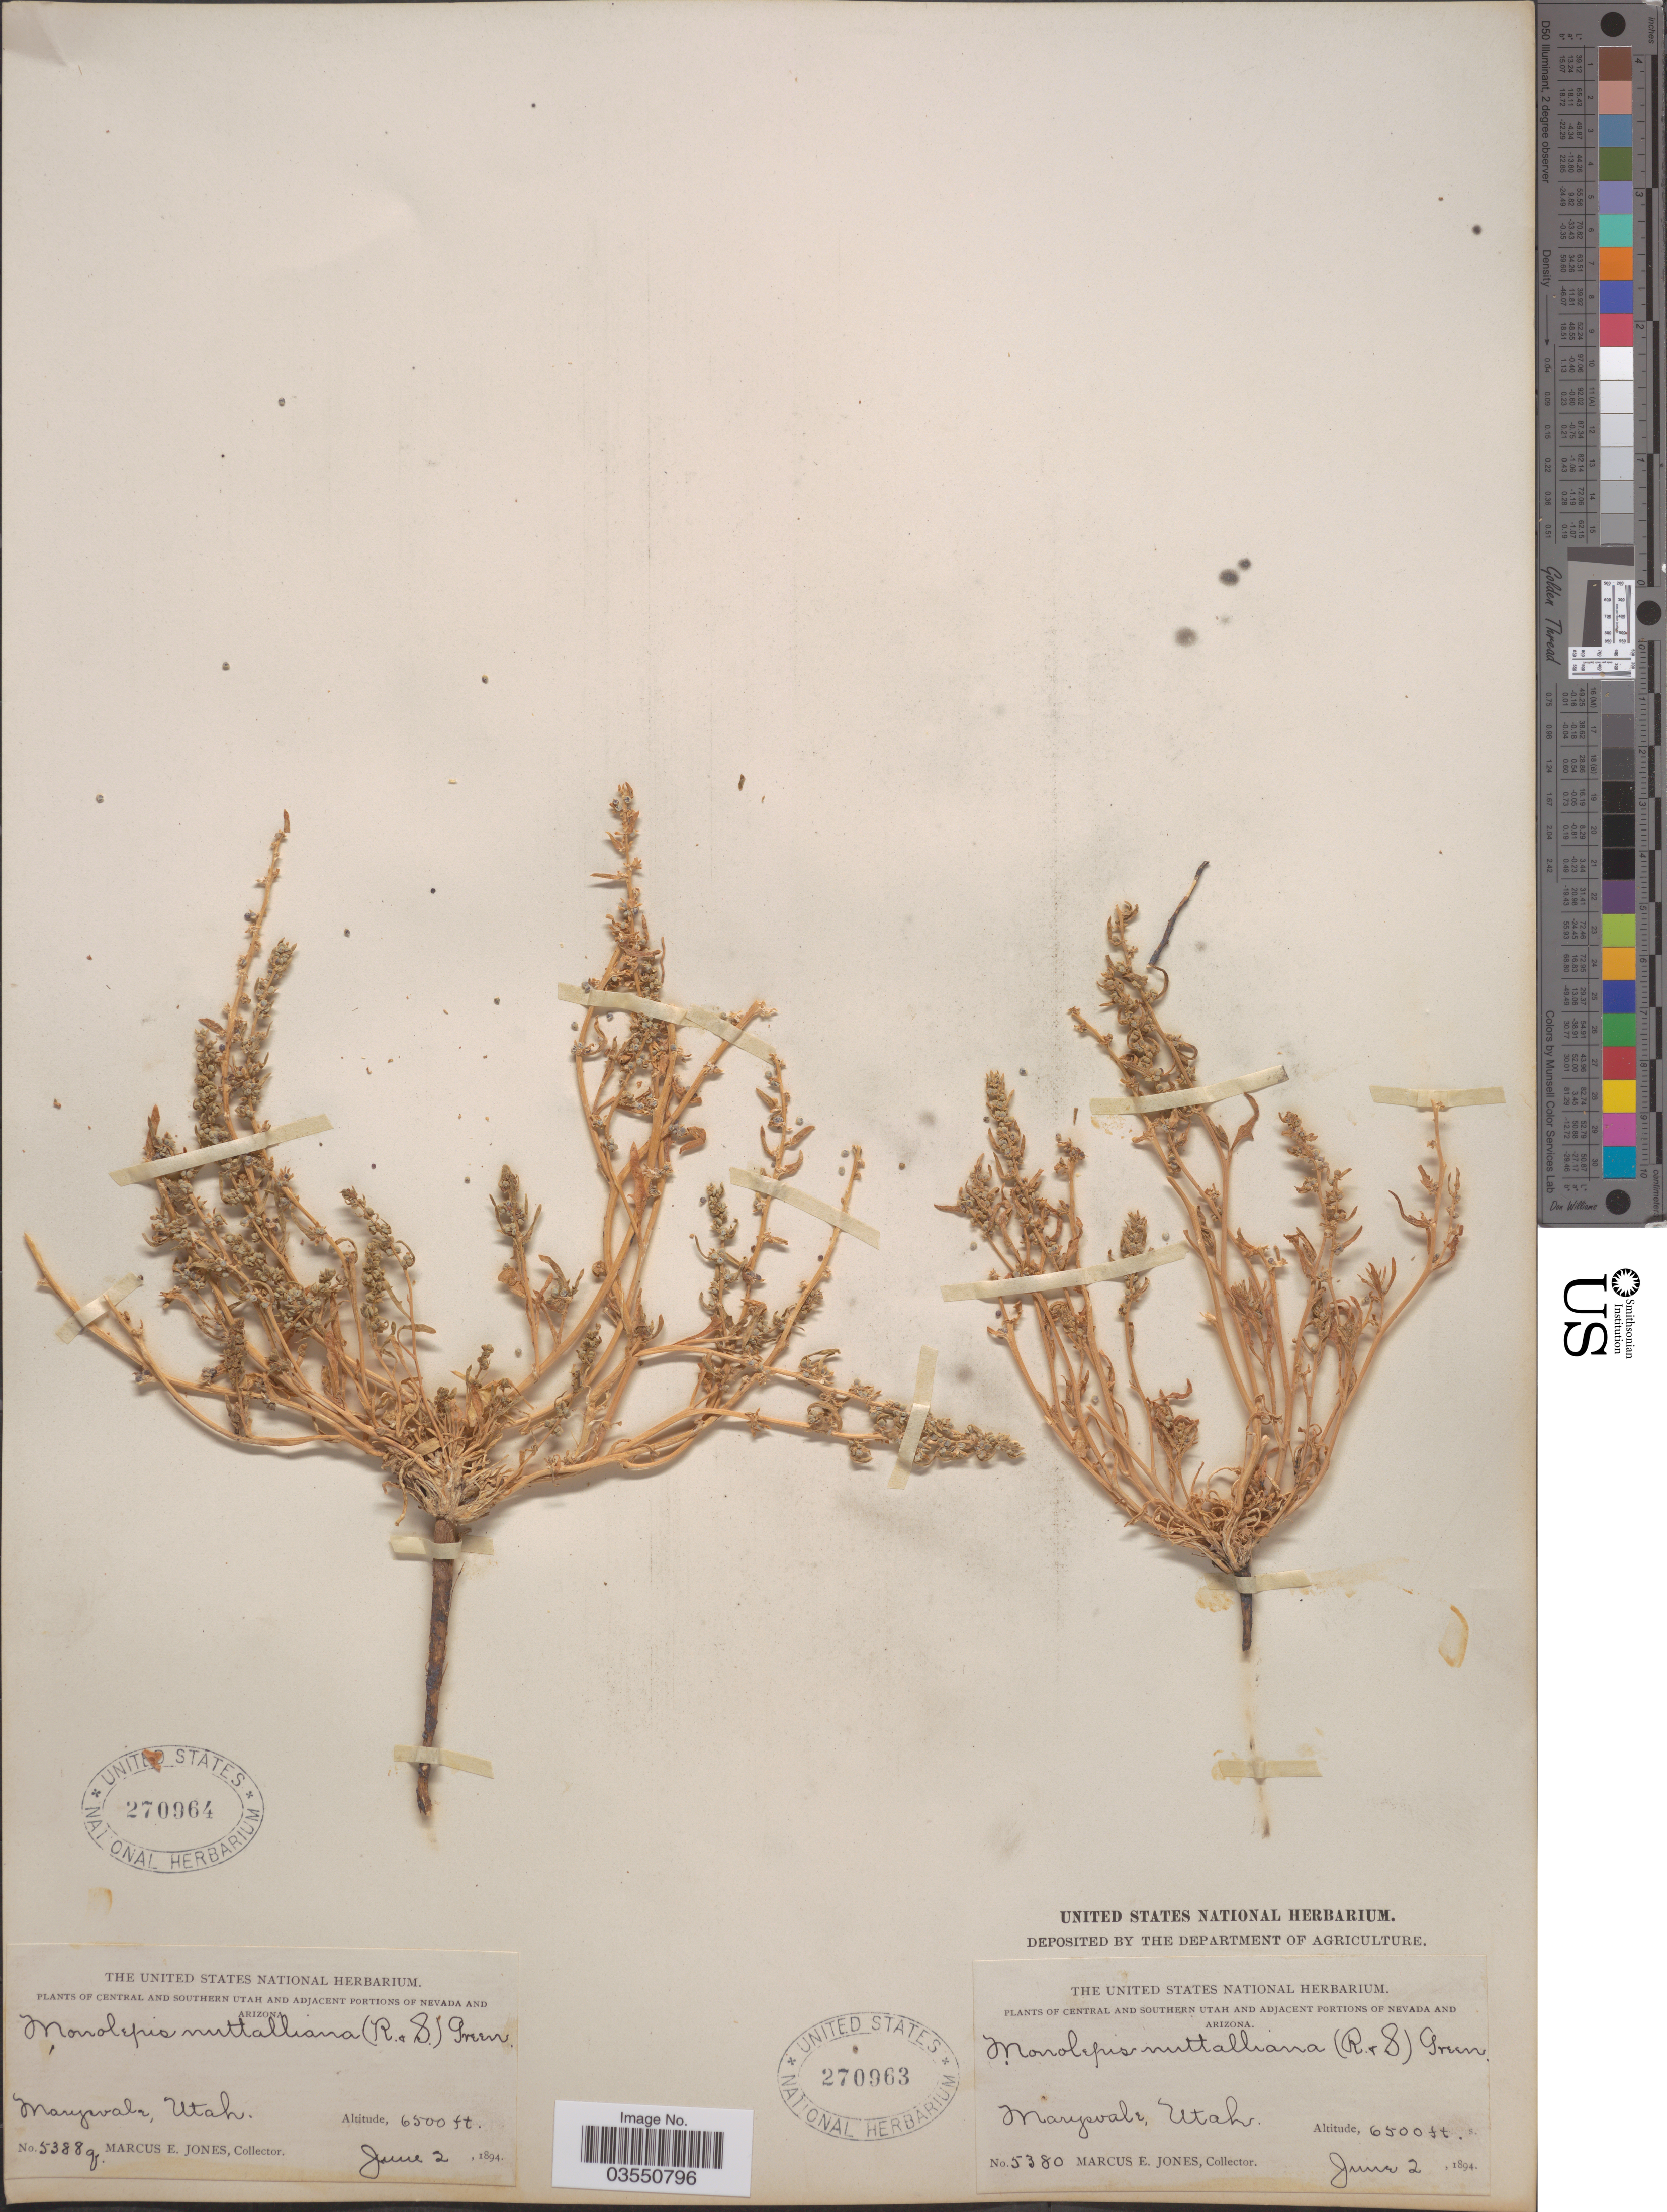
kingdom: Plantae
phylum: Tracheophyta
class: Magnoliopsida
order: Caryophyllales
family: Amaranthaceae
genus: Blitum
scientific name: Blitum nuttallianum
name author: Schult.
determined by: U.S. National Herbarium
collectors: M. E. Jones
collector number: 5388q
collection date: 1894-06-02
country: United States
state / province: Utah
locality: Central and Southern Utah. Marysvale.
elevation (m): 1981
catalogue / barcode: US 270964